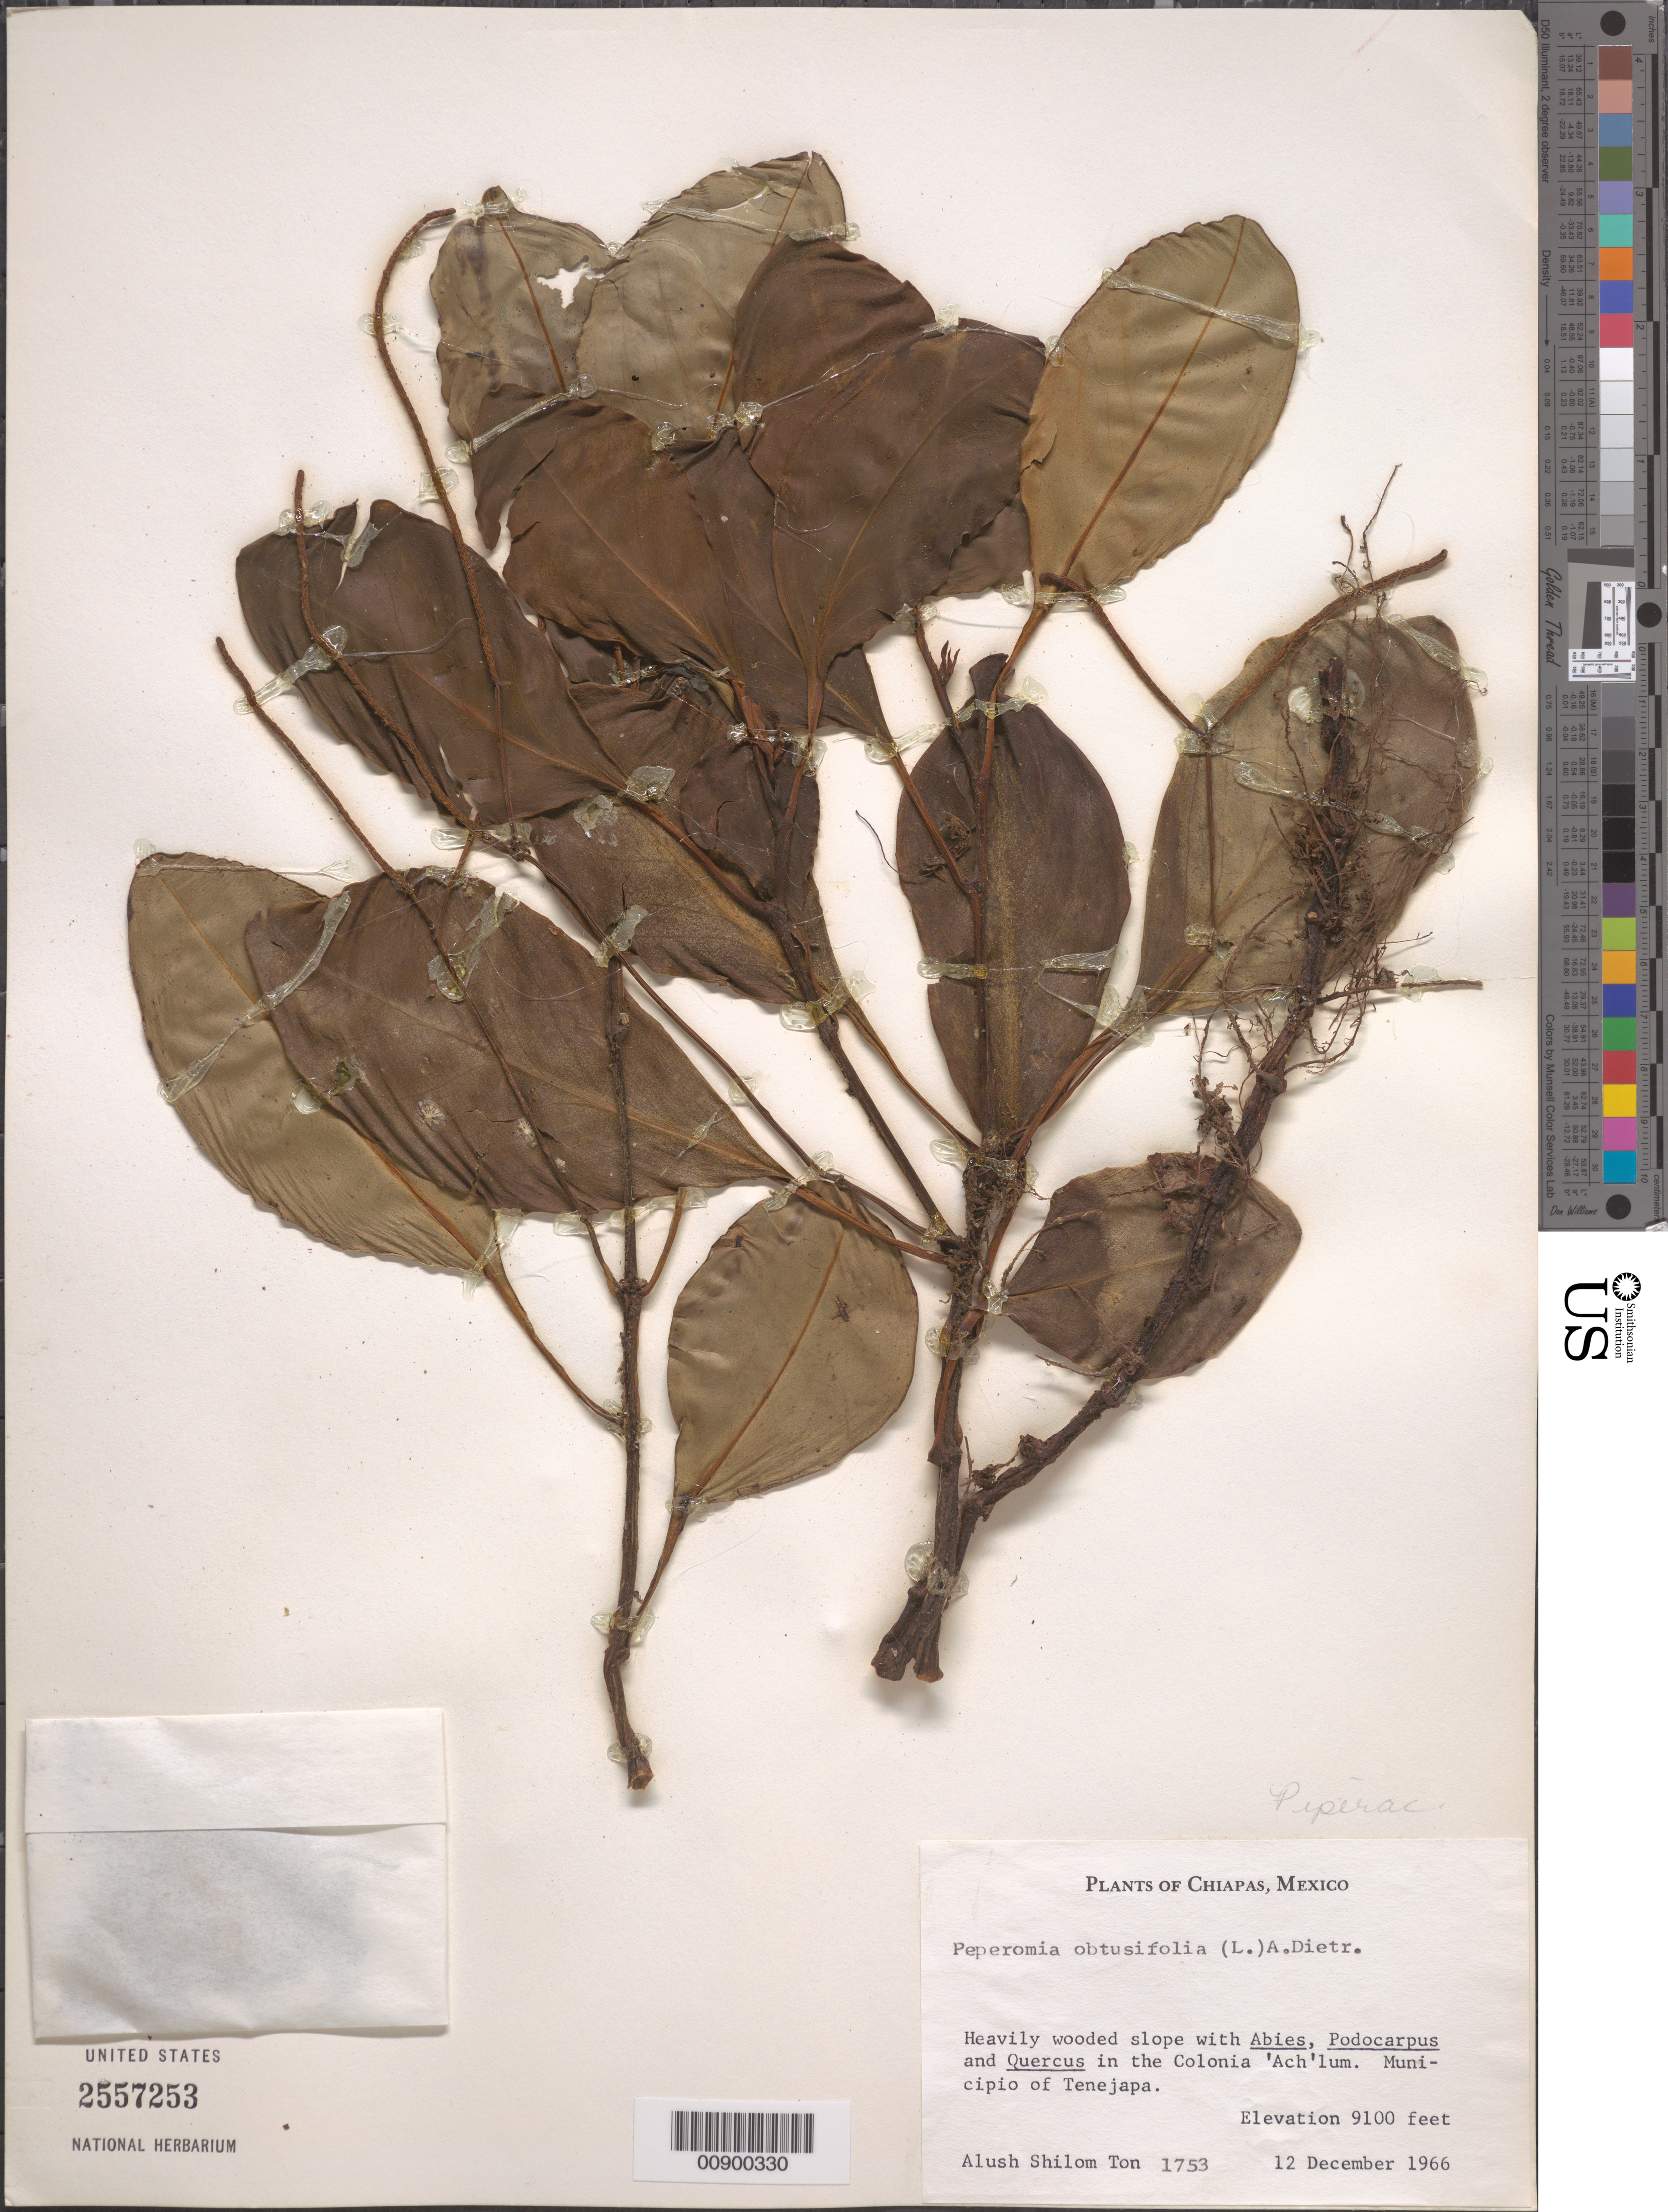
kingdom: Plantae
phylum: Tracheophyta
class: Magnoliopsida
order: Piperales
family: Piperaceae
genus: Peperomia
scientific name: Peperomia obtusifolia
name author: (L.) A. Dietr.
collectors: A. Shilom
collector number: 1753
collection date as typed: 12 Dec 1966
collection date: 1966-12-12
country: Mexico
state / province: Chiapas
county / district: Tenejapa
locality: In the Colonia 'Ach'lum. Municipio of Tenejapa, Chiapas.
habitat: Heavily wooded slopes with Abies, Podocarpus and Quercus.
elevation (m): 2774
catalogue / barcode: US 2557253